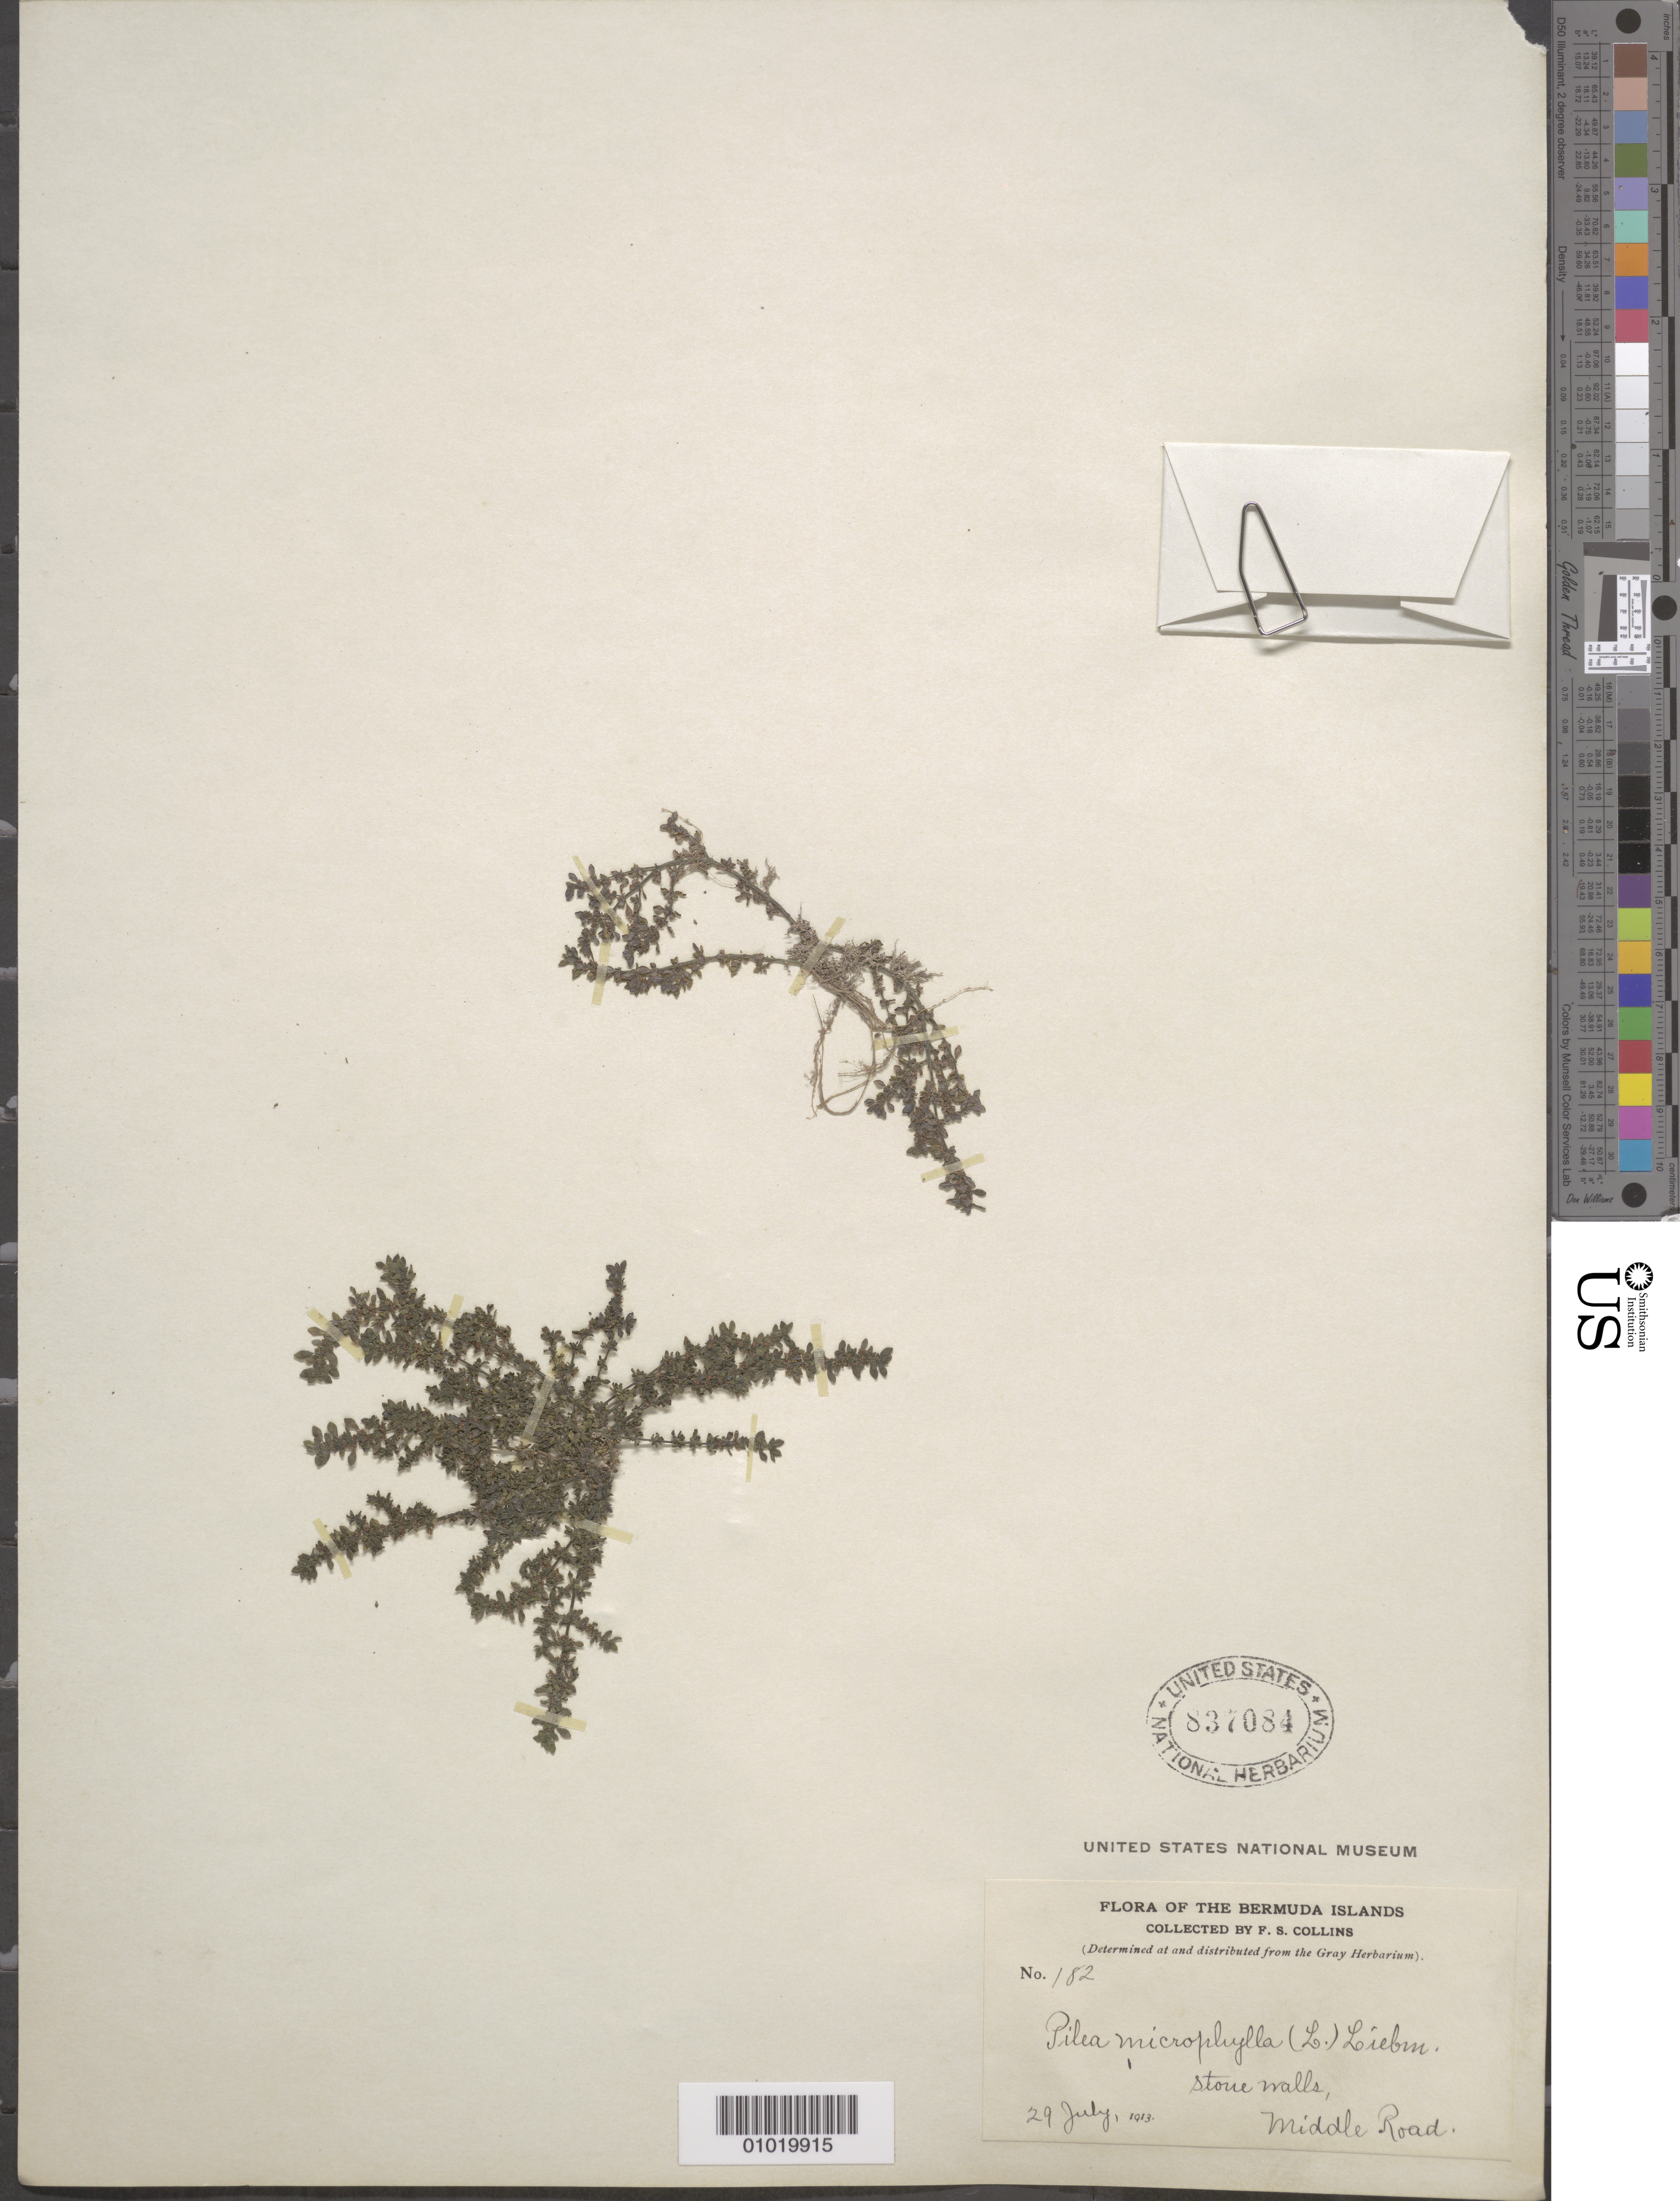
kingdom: Plantae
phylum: Tracheophyta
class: Magnoliopsida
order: Rosales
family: Urticaceae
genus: Pilea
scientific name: Pilea microphylla var. microphylla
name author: (L.) Liebm.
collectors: F. Collins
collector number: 182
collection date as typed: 29 Jul 1913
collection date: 1913-07-29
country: Bermuda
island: Bermuda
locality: Middle Road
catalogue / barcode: US 837084